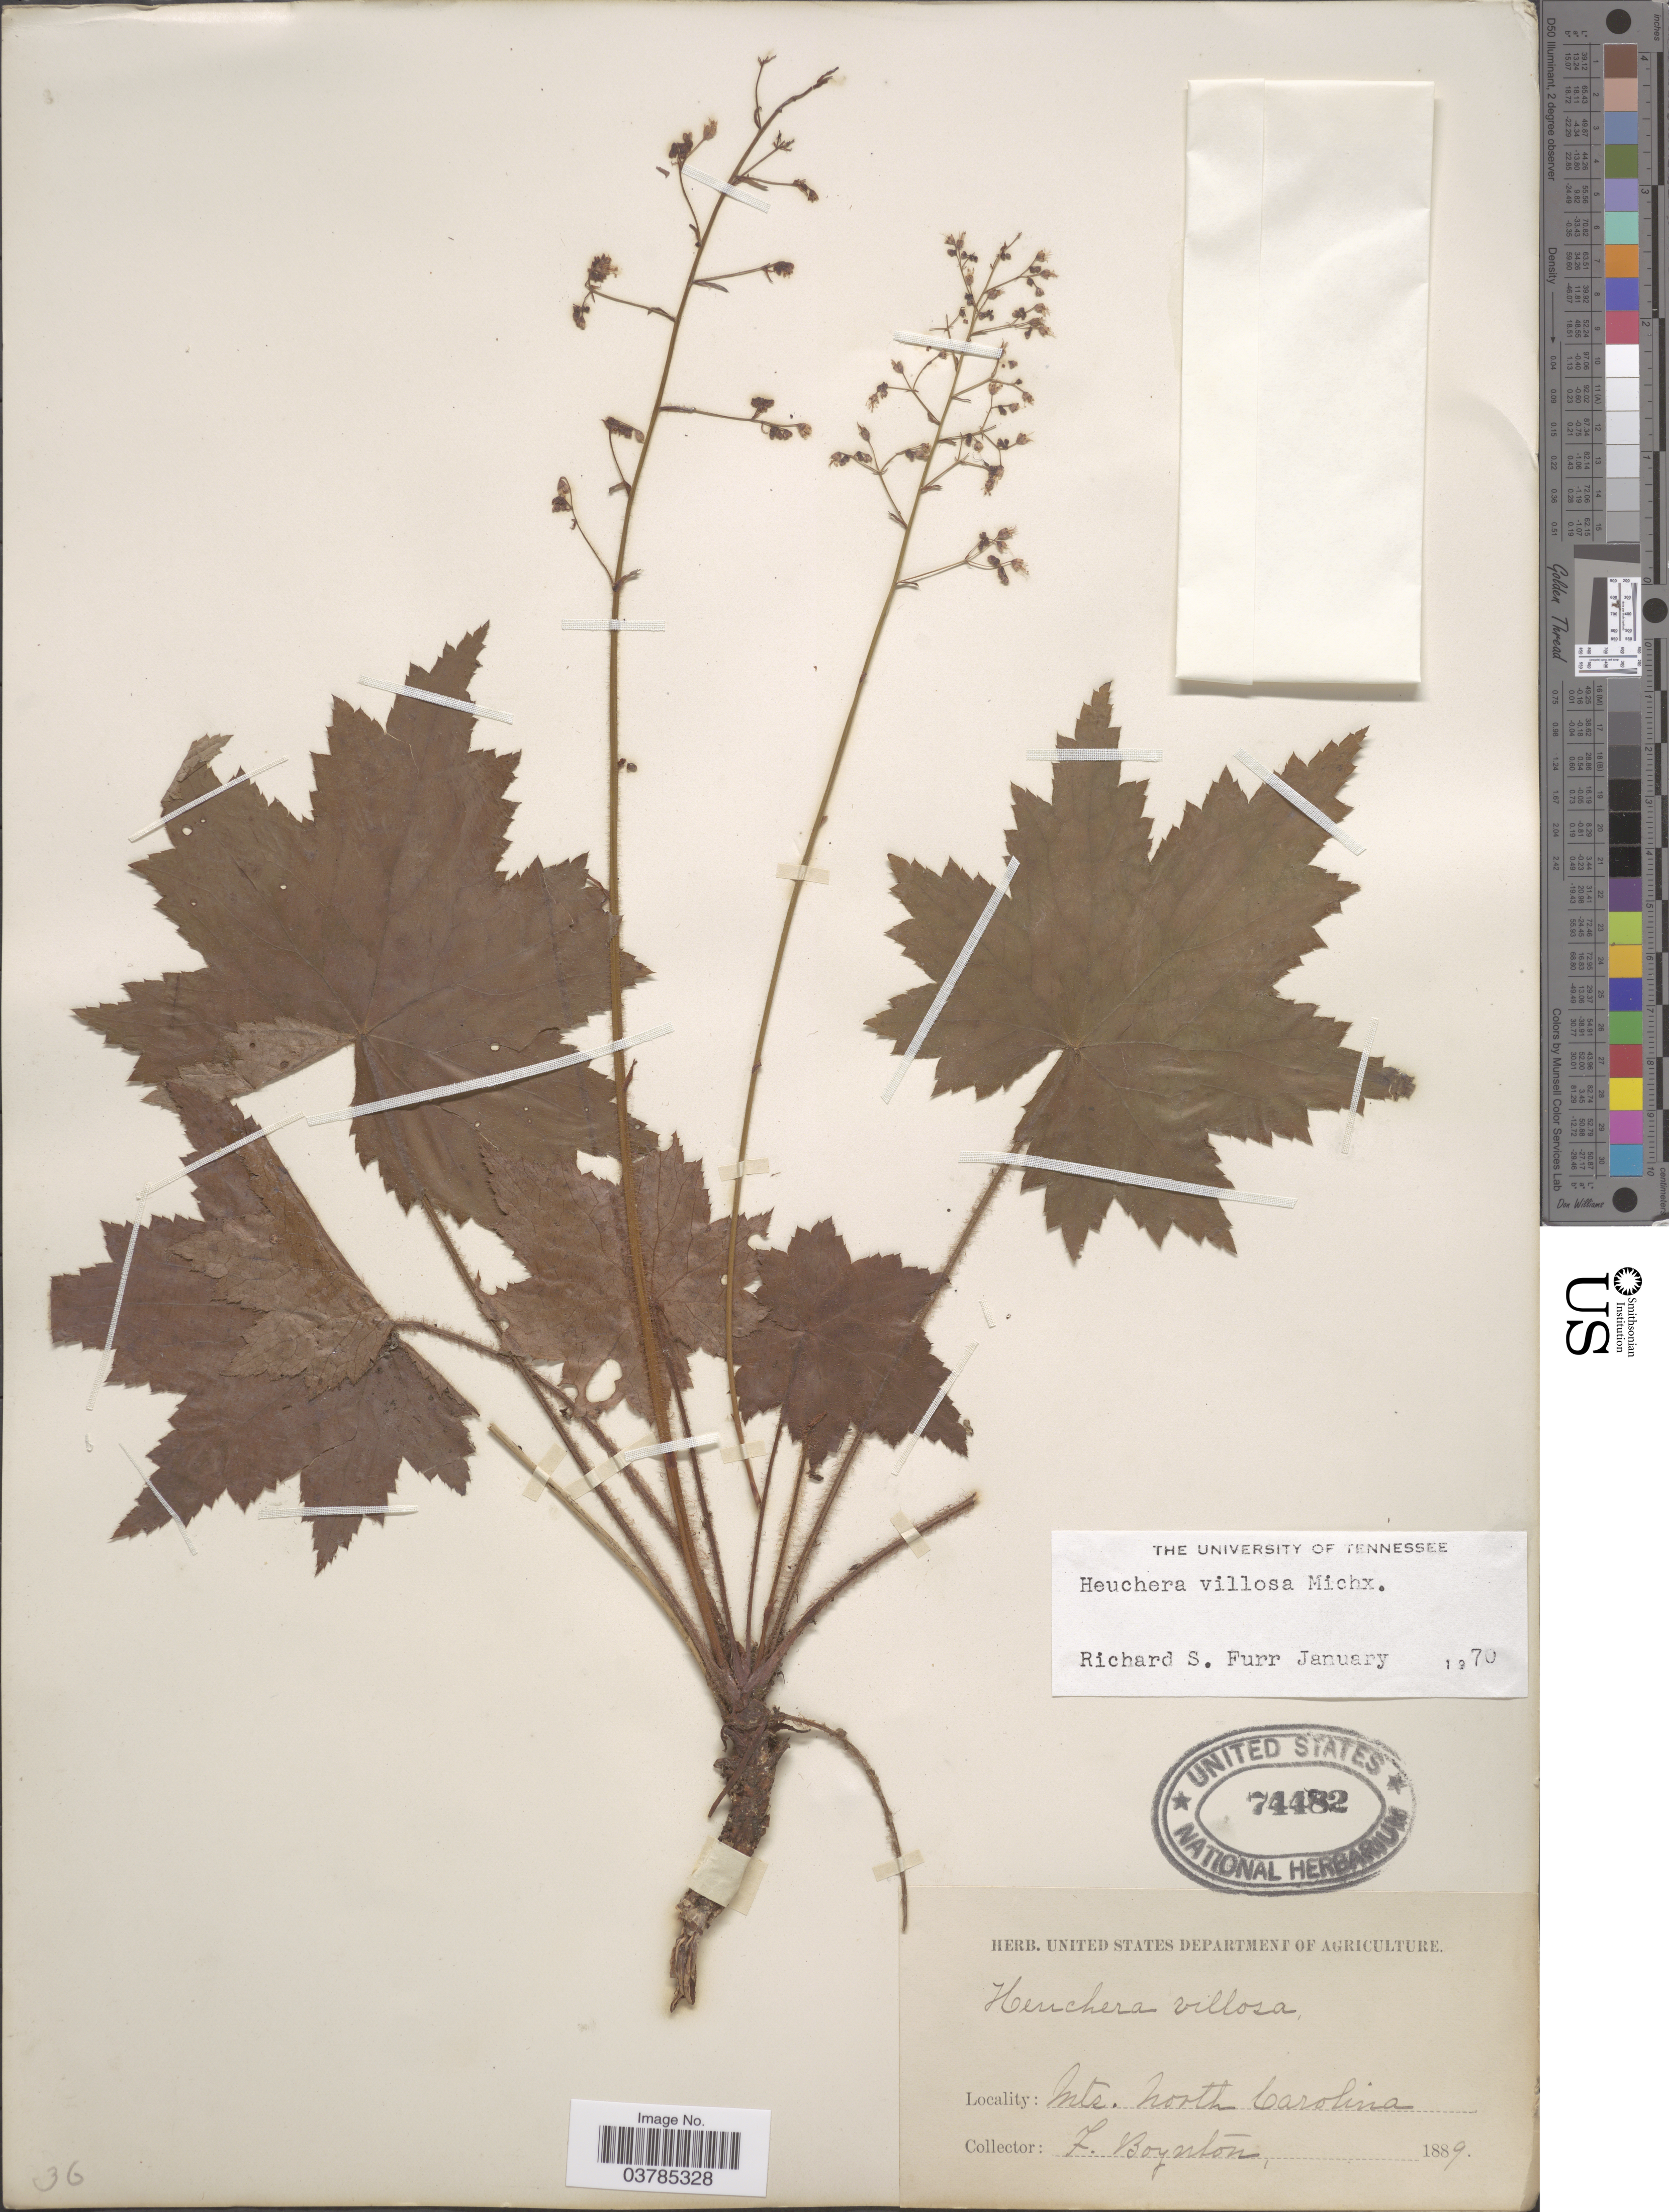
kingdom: Plantae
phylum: Tracheophyta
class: Magnoliopsida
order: Saxifragales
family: Saxifragaceae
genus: Heuchera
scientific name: Heuchera villosa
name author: Michx.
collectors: F. Boynton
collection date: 1889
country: United States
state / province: North Carolina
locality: Mts. North Carolina.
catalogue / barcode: US 74482